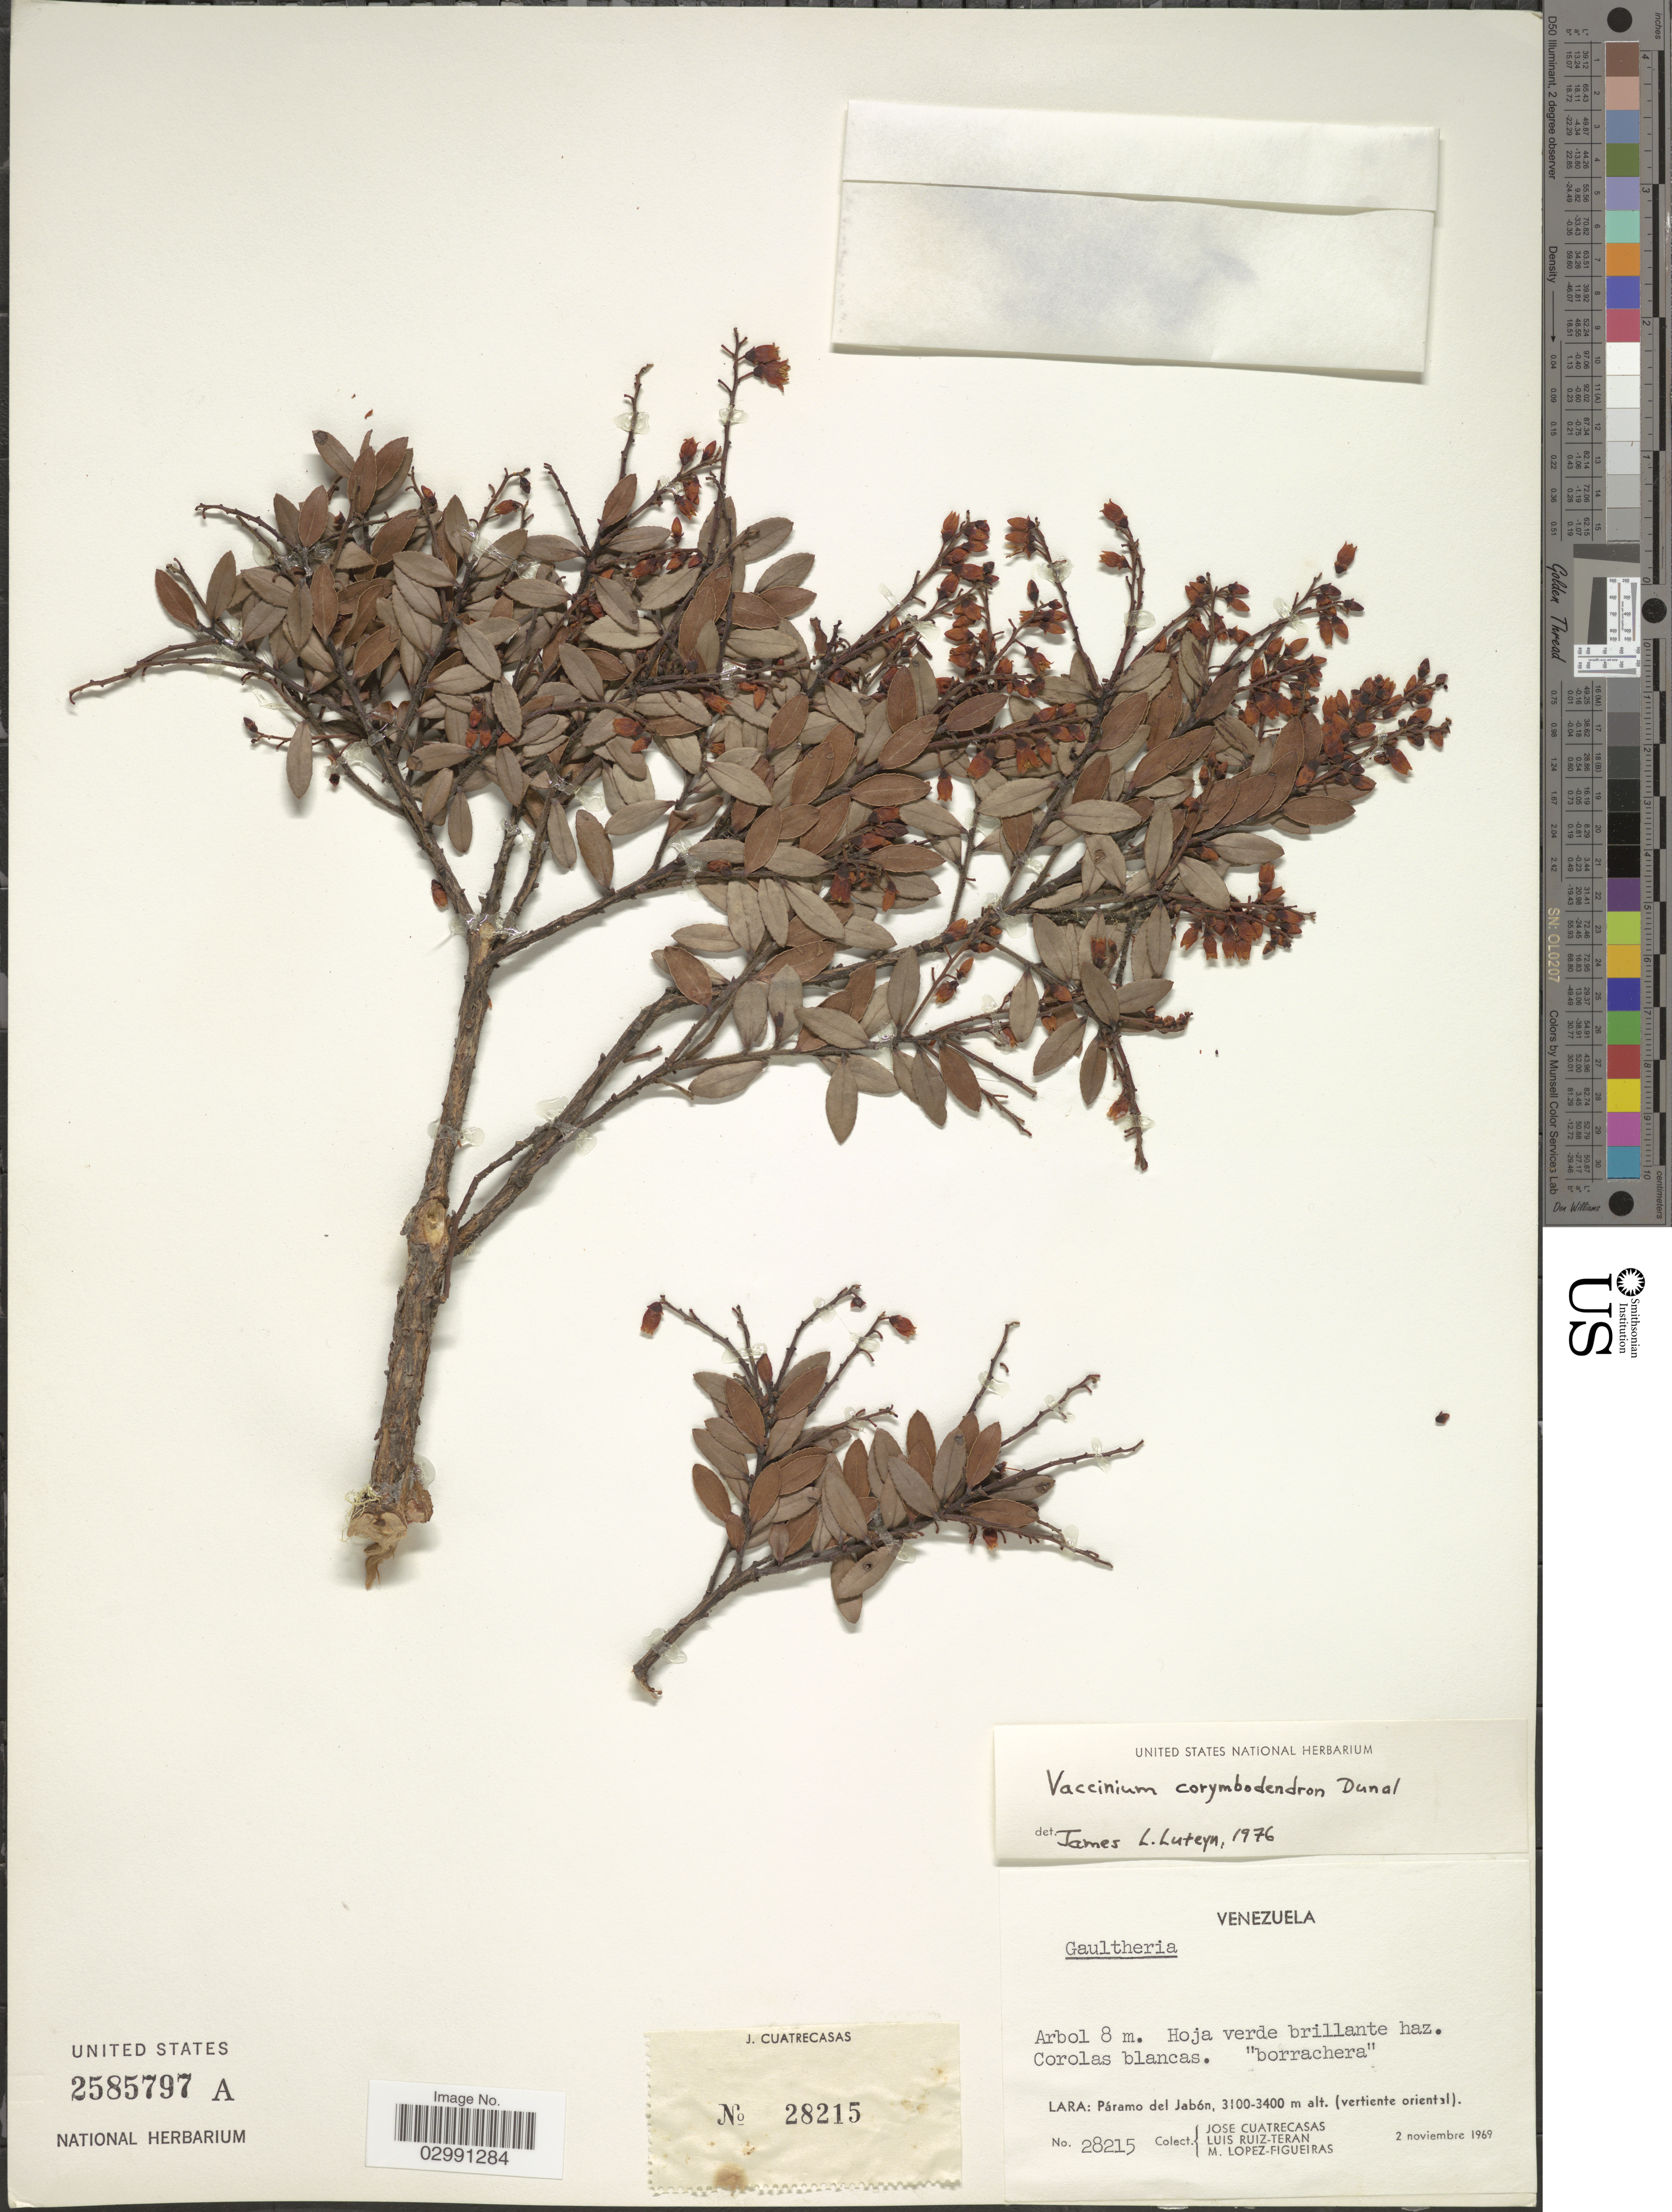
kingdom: Plantae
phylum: Tracheophyta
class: Magnoliopsida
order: Ericales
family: Ericaceae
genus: Vaccinium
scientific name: Vaccinium corymbodendron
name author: Dunal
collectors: J. Cuatrecasas, L. Teran & M. López Figueiras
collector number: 28215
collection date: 1969-11-02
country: Venezuela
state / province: Lara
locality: Páramo del Jabón, (vertiente oriental).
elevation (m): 3100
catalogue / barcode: US 2585797A